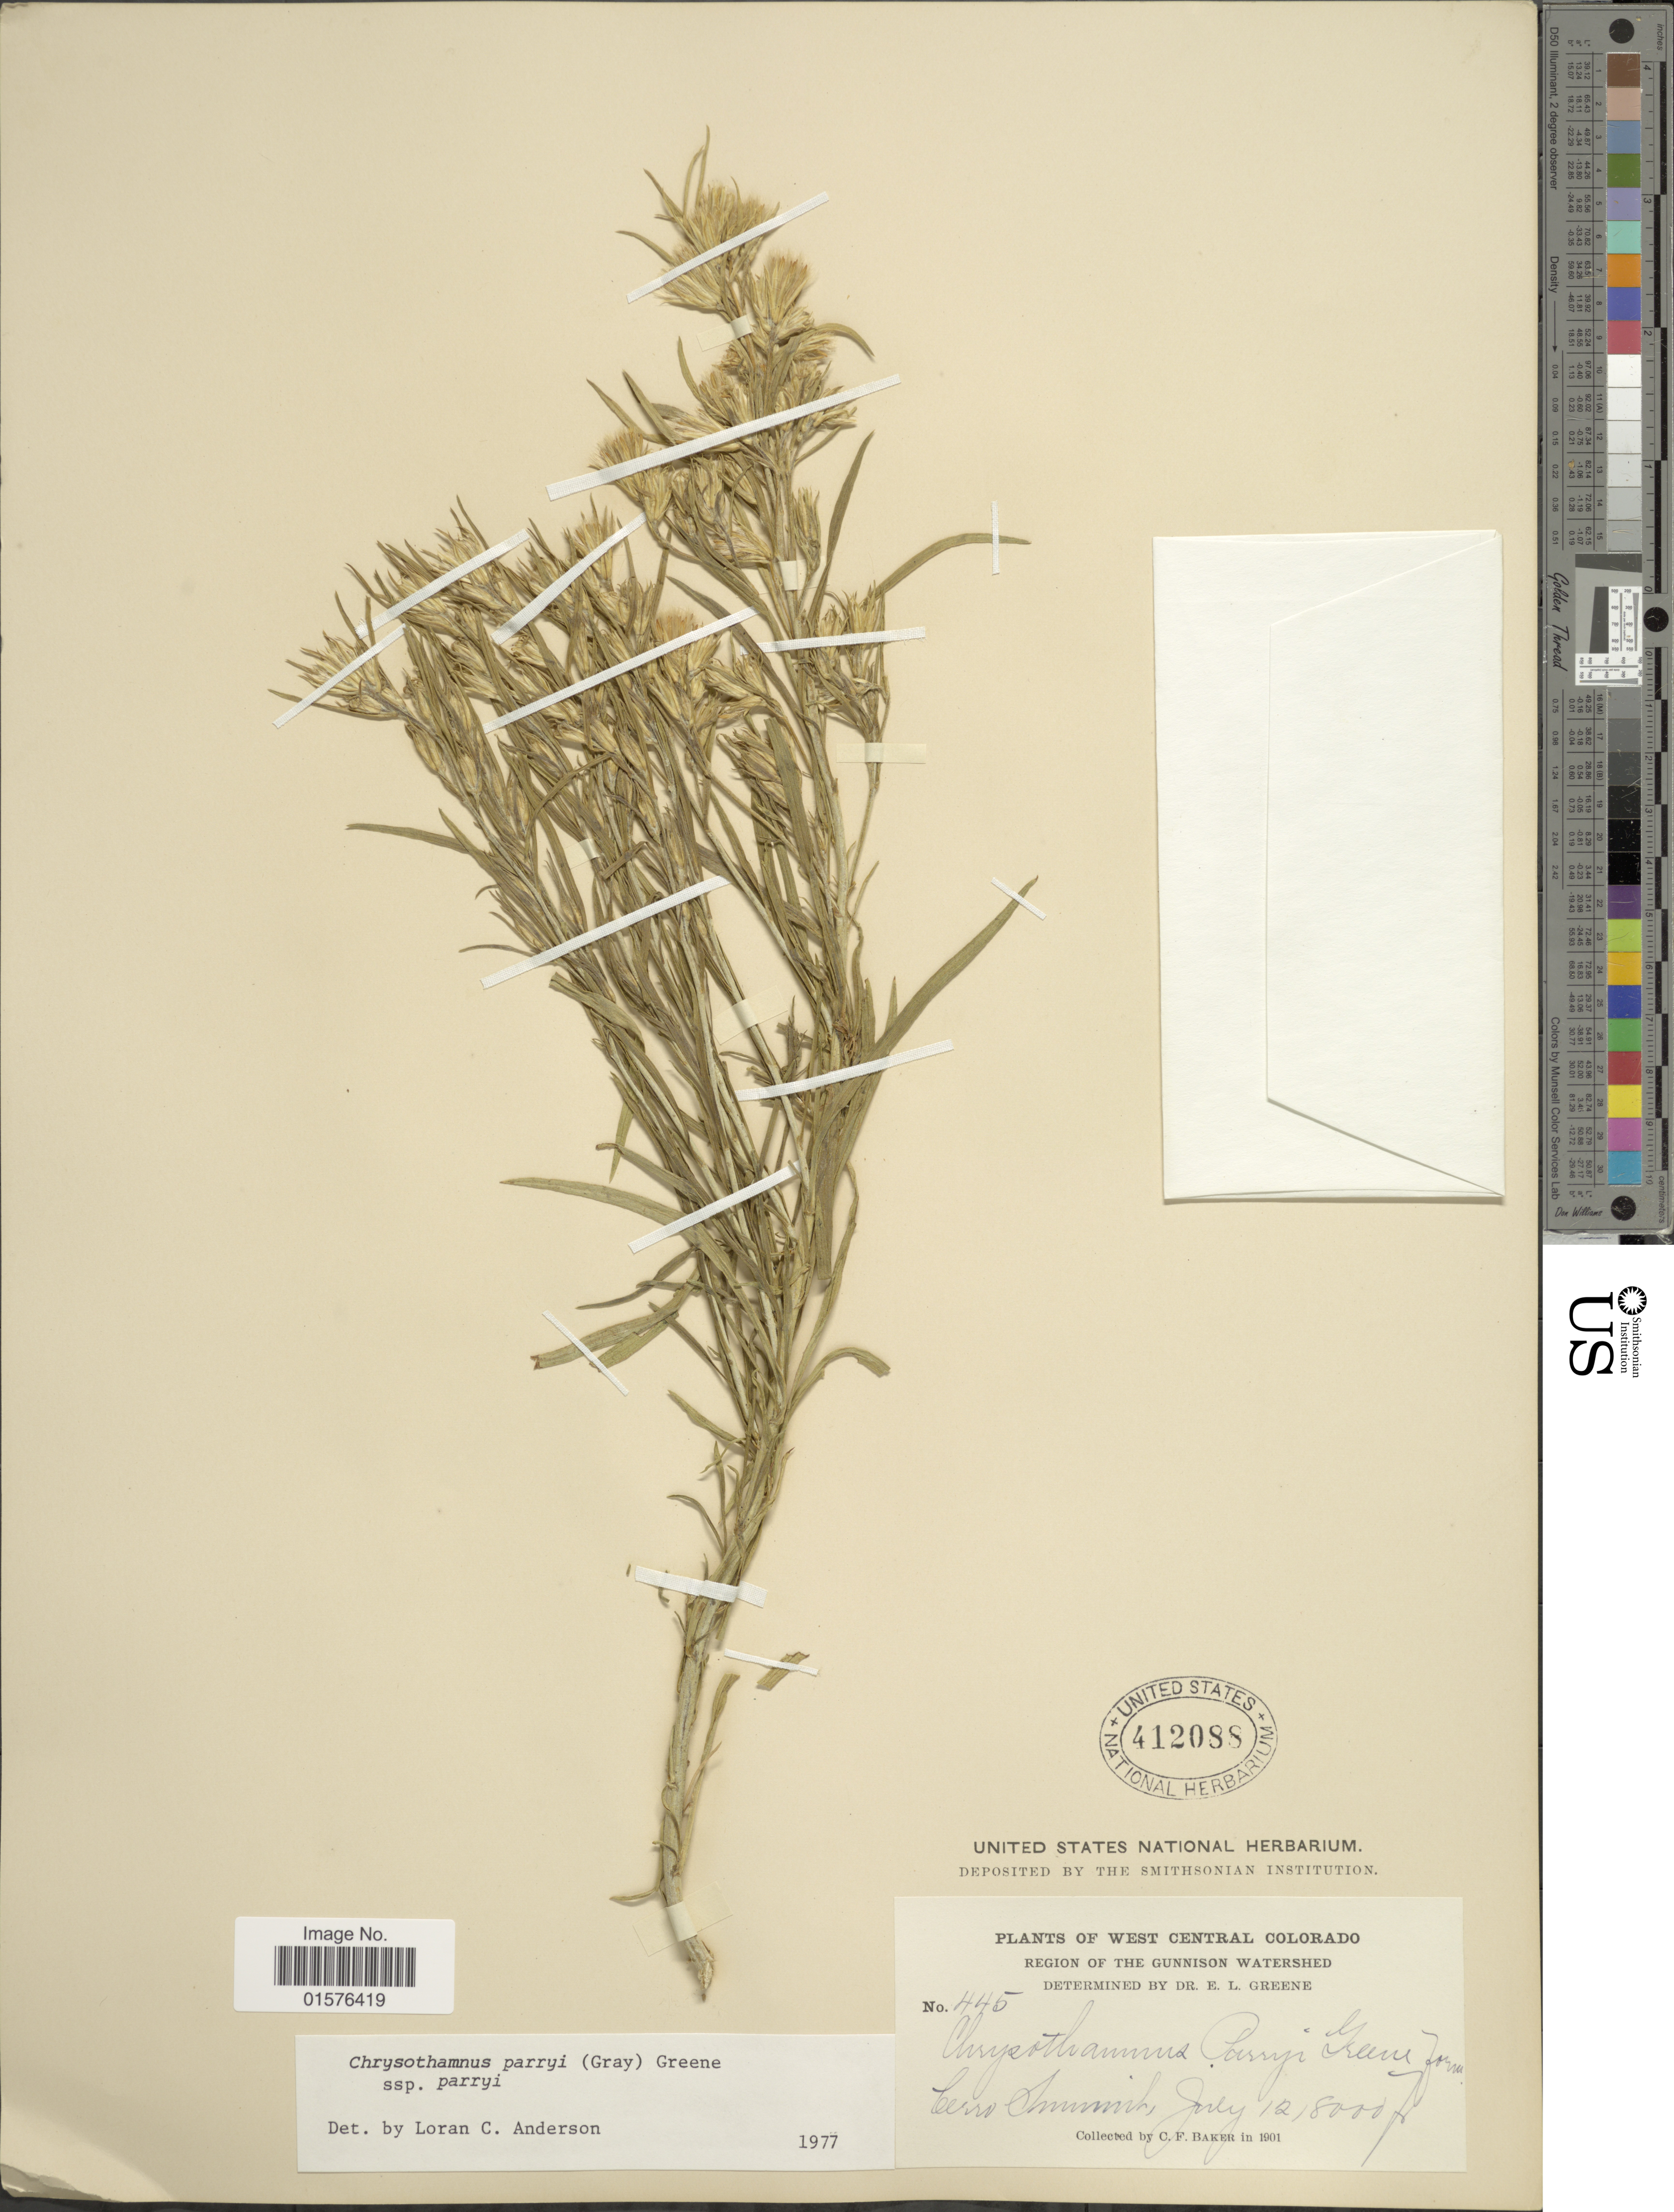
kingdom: Plantae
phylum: Tracheophyta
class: Magnoliopsida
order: Asterales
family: Asteraceae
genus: Ericameria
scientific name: Ericameria parryi var. parryi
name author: (A. Gray) G.L. Nesom & G.I. Baird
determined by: Urbatsch, Lowell E., Curator (LSU), Louisiana State University (UNITED STATES)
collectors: C. F. Baker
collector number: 445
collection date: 1901-07-12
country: United States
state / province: Colorado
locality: West Central Colorado, Region of the Gunnison Watershed, Cerro Summit.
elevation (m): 5486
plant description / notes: No precise locality correction needed.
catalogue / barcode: US 412088